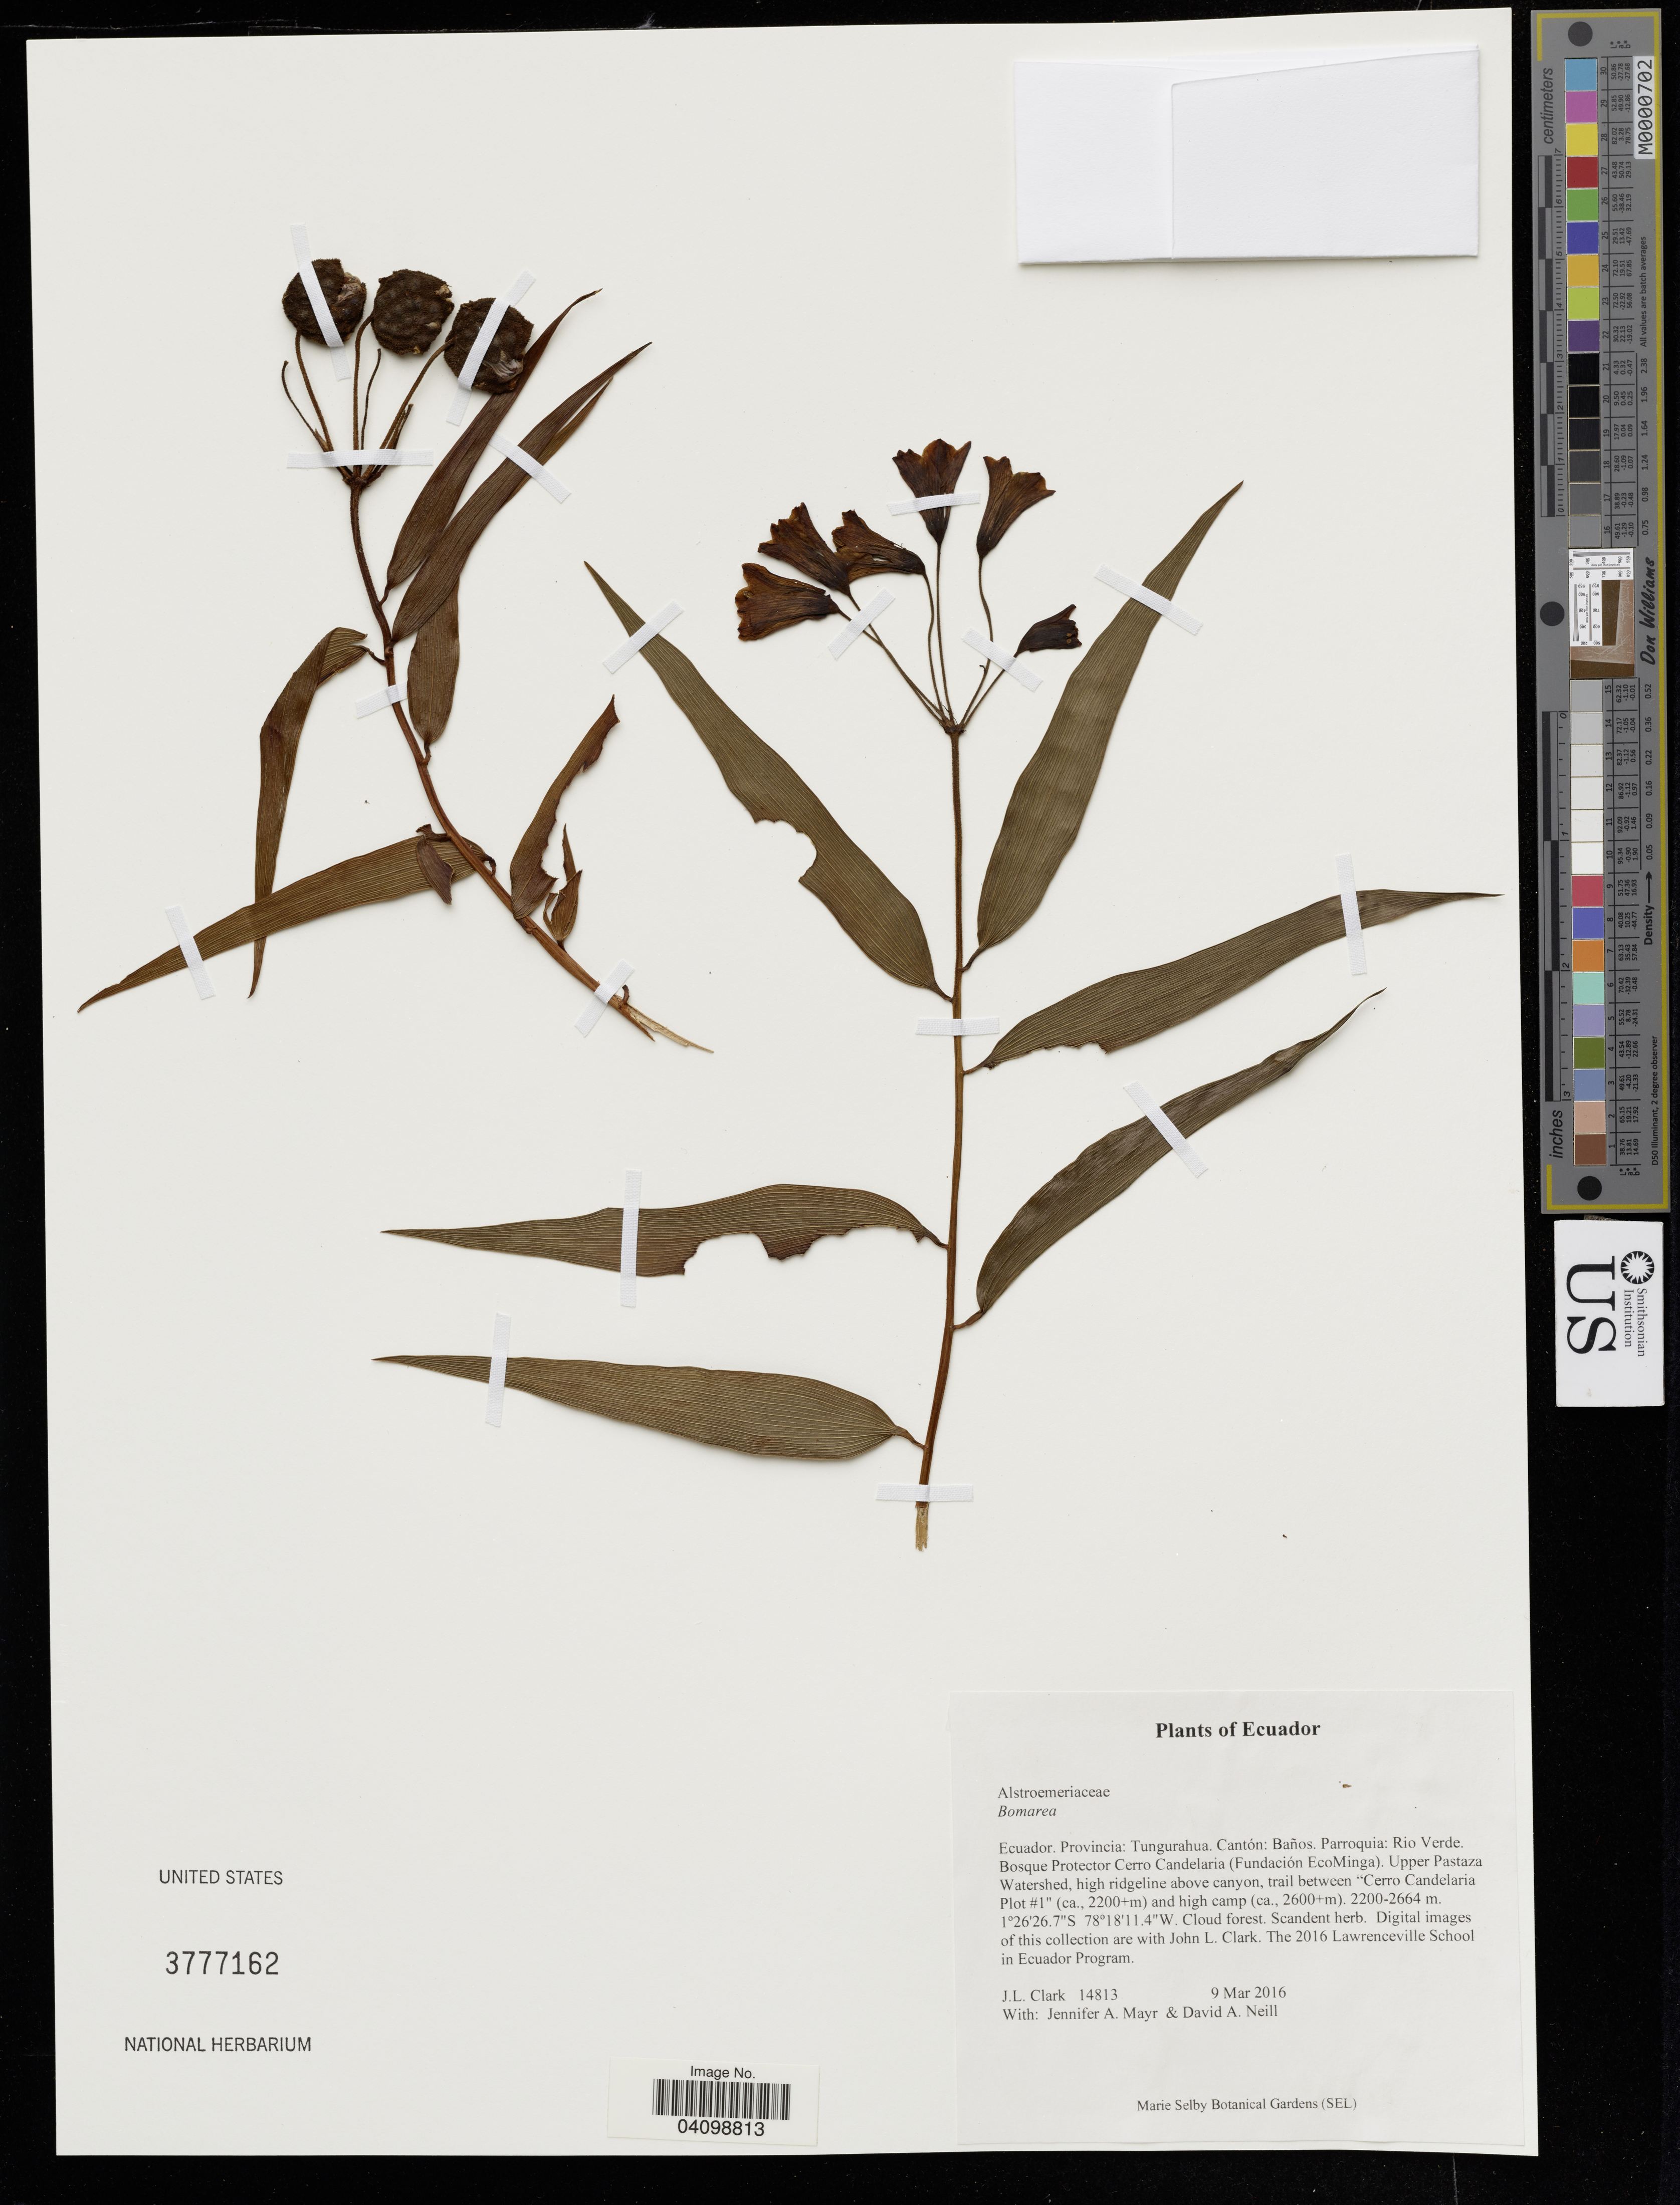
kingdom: Plantae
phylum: Tracheophyta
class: Liliopsida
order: Liliales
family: Alstroemeriaceae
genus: Bomarea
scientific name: Bomarea sp.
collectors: J. Clark, J. Mayr & D. A. Neill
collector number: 14813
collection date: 2016-03-09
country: Ecuador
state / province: Tungurahua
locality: Cantón: Baños. Parroquia: Rio Verde. Bosque Protector Cerro Candelaria (Fundación EcoMinga). Upper Pastaza Watershed, high ridgeline above canyon, trail between "Cerro Candelaria Plot #1" (ca., 2200+m) and high camp (ca., 2600+m).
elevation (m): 2200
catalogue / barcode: US 3777162